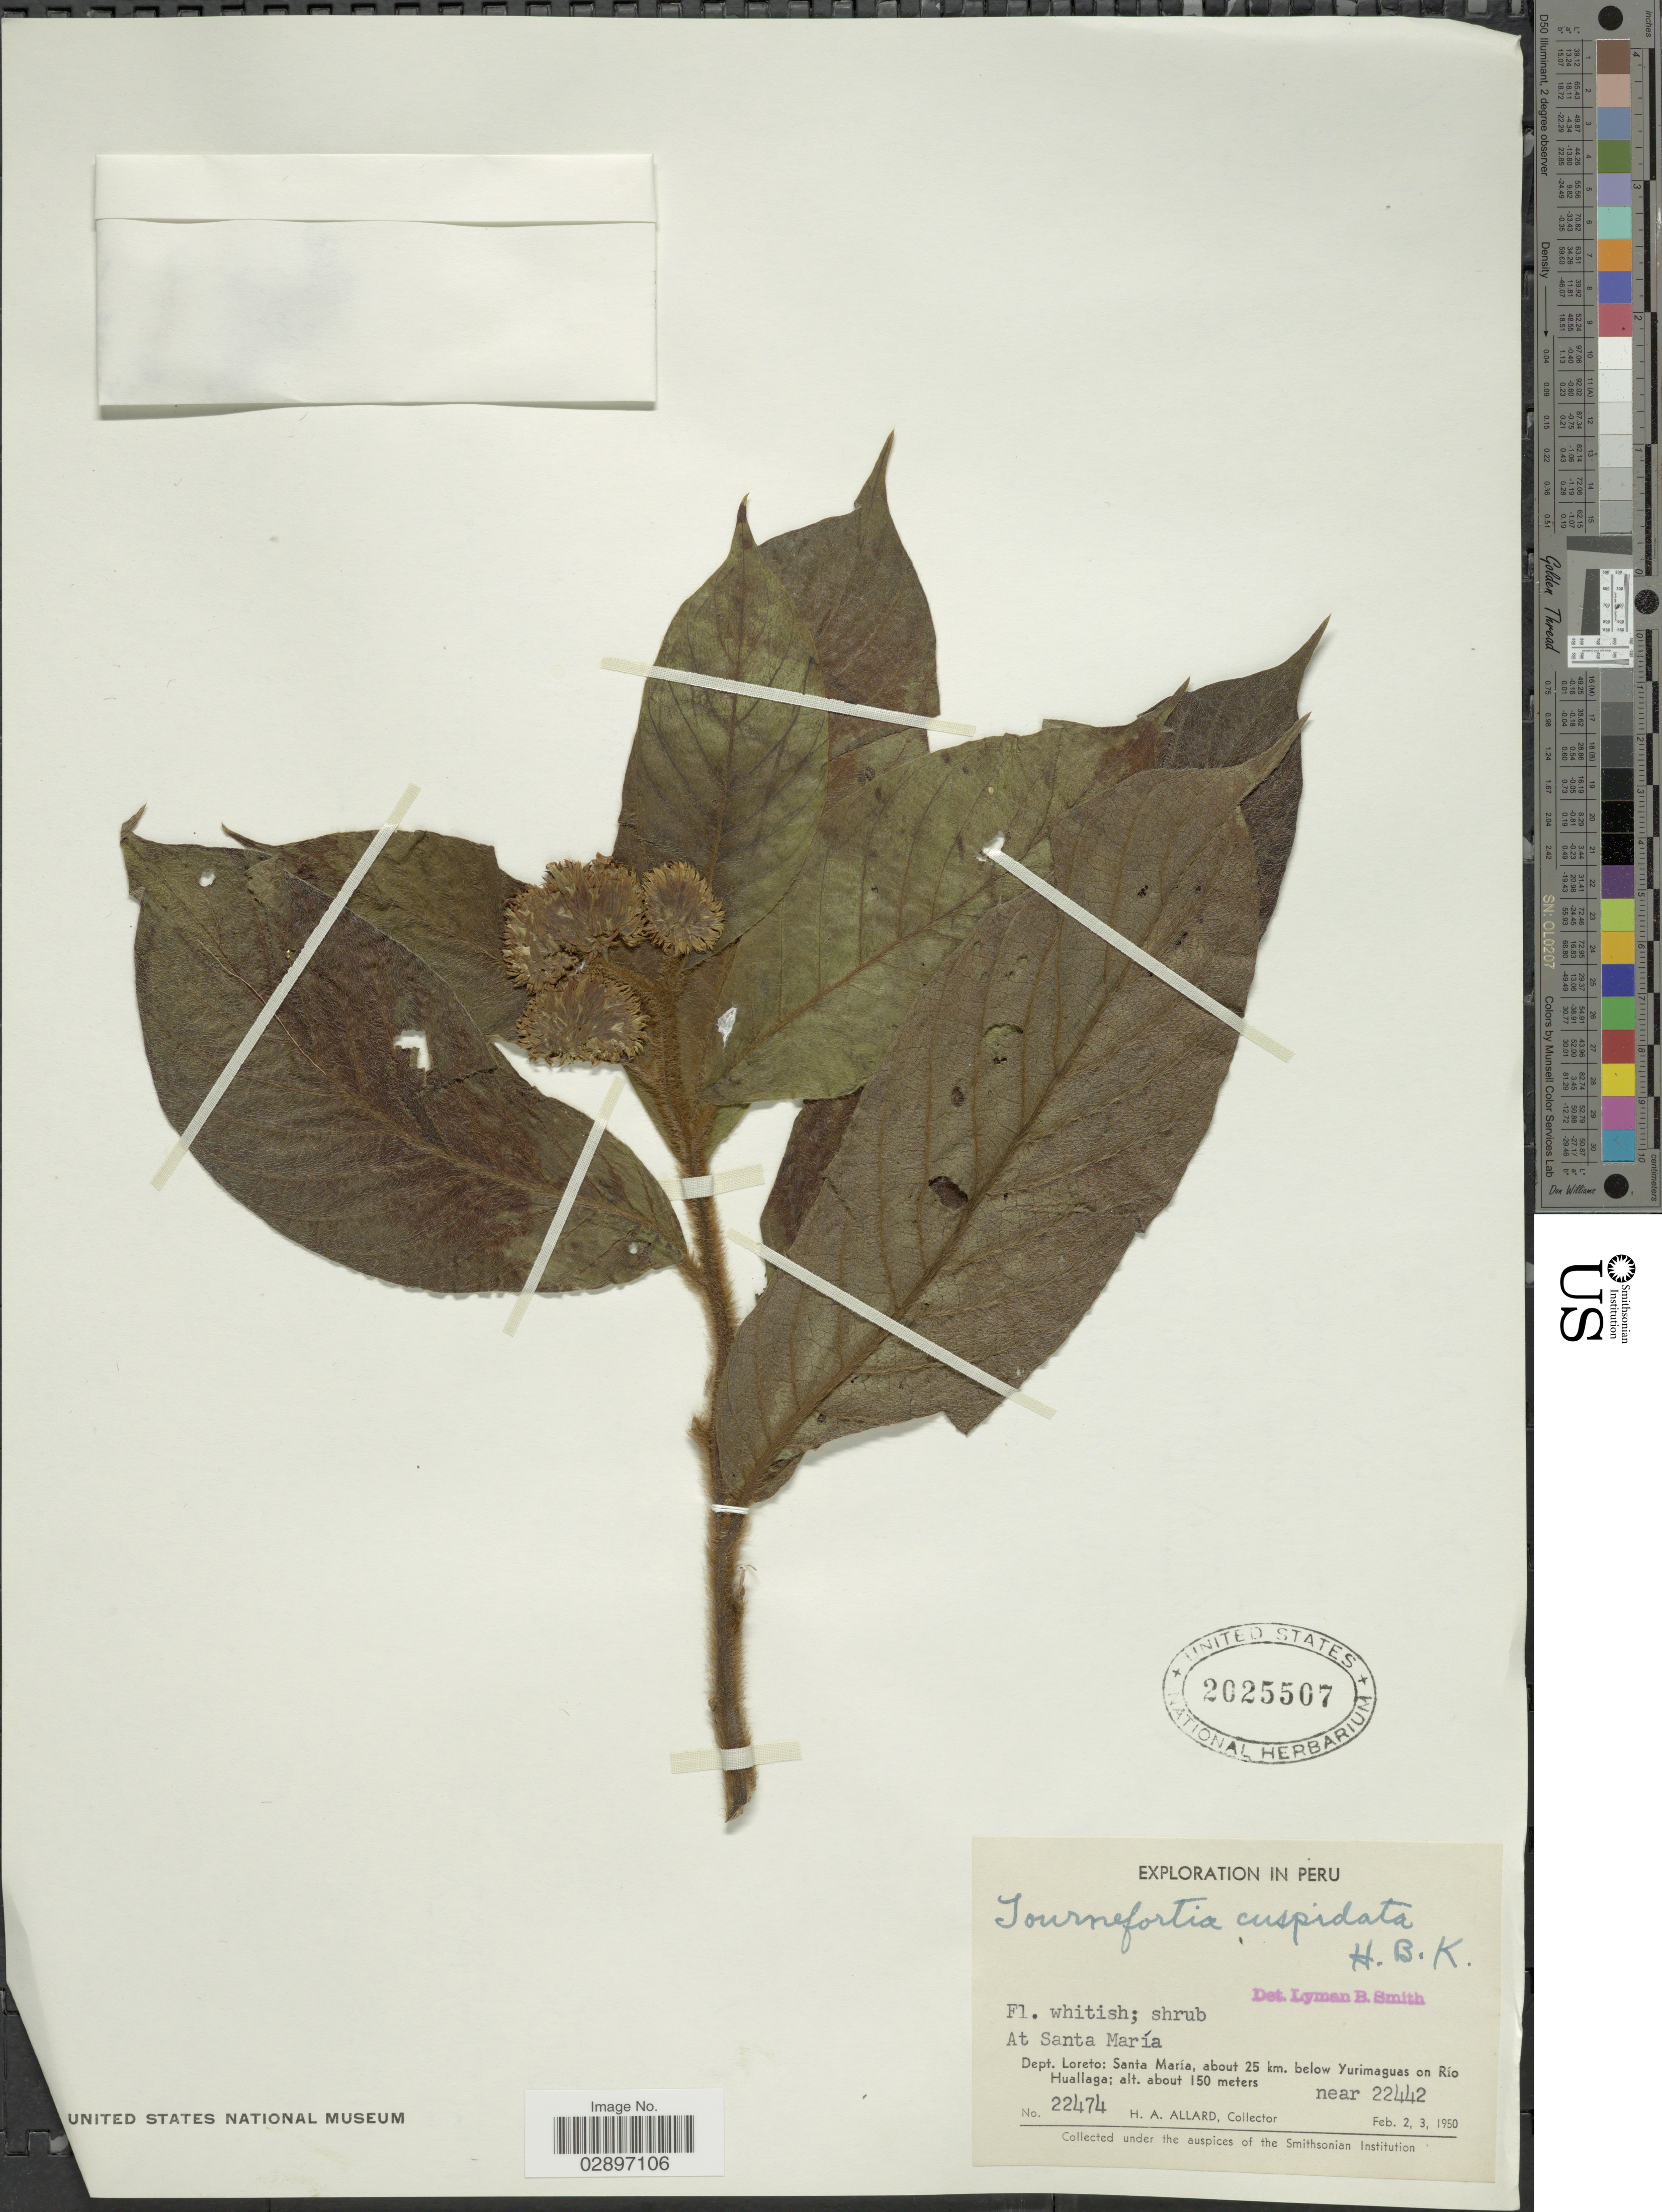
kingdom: Plantae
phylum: Tracheophyta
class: Magnoliopsida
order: Boraginales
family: Heliotropiaceae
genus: Tournefortia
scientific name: Tournefortia cuspidata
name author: Kunth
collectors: H. A. Allard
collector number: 22474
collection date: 1950-02-02/1950-02-03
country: Peru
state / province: Loreto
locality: At Santa María. Dept. Loreto: Santa María, about 25 km. below Yurimaguas on Río Huallaga.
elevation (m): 150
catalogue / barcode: US 2025507